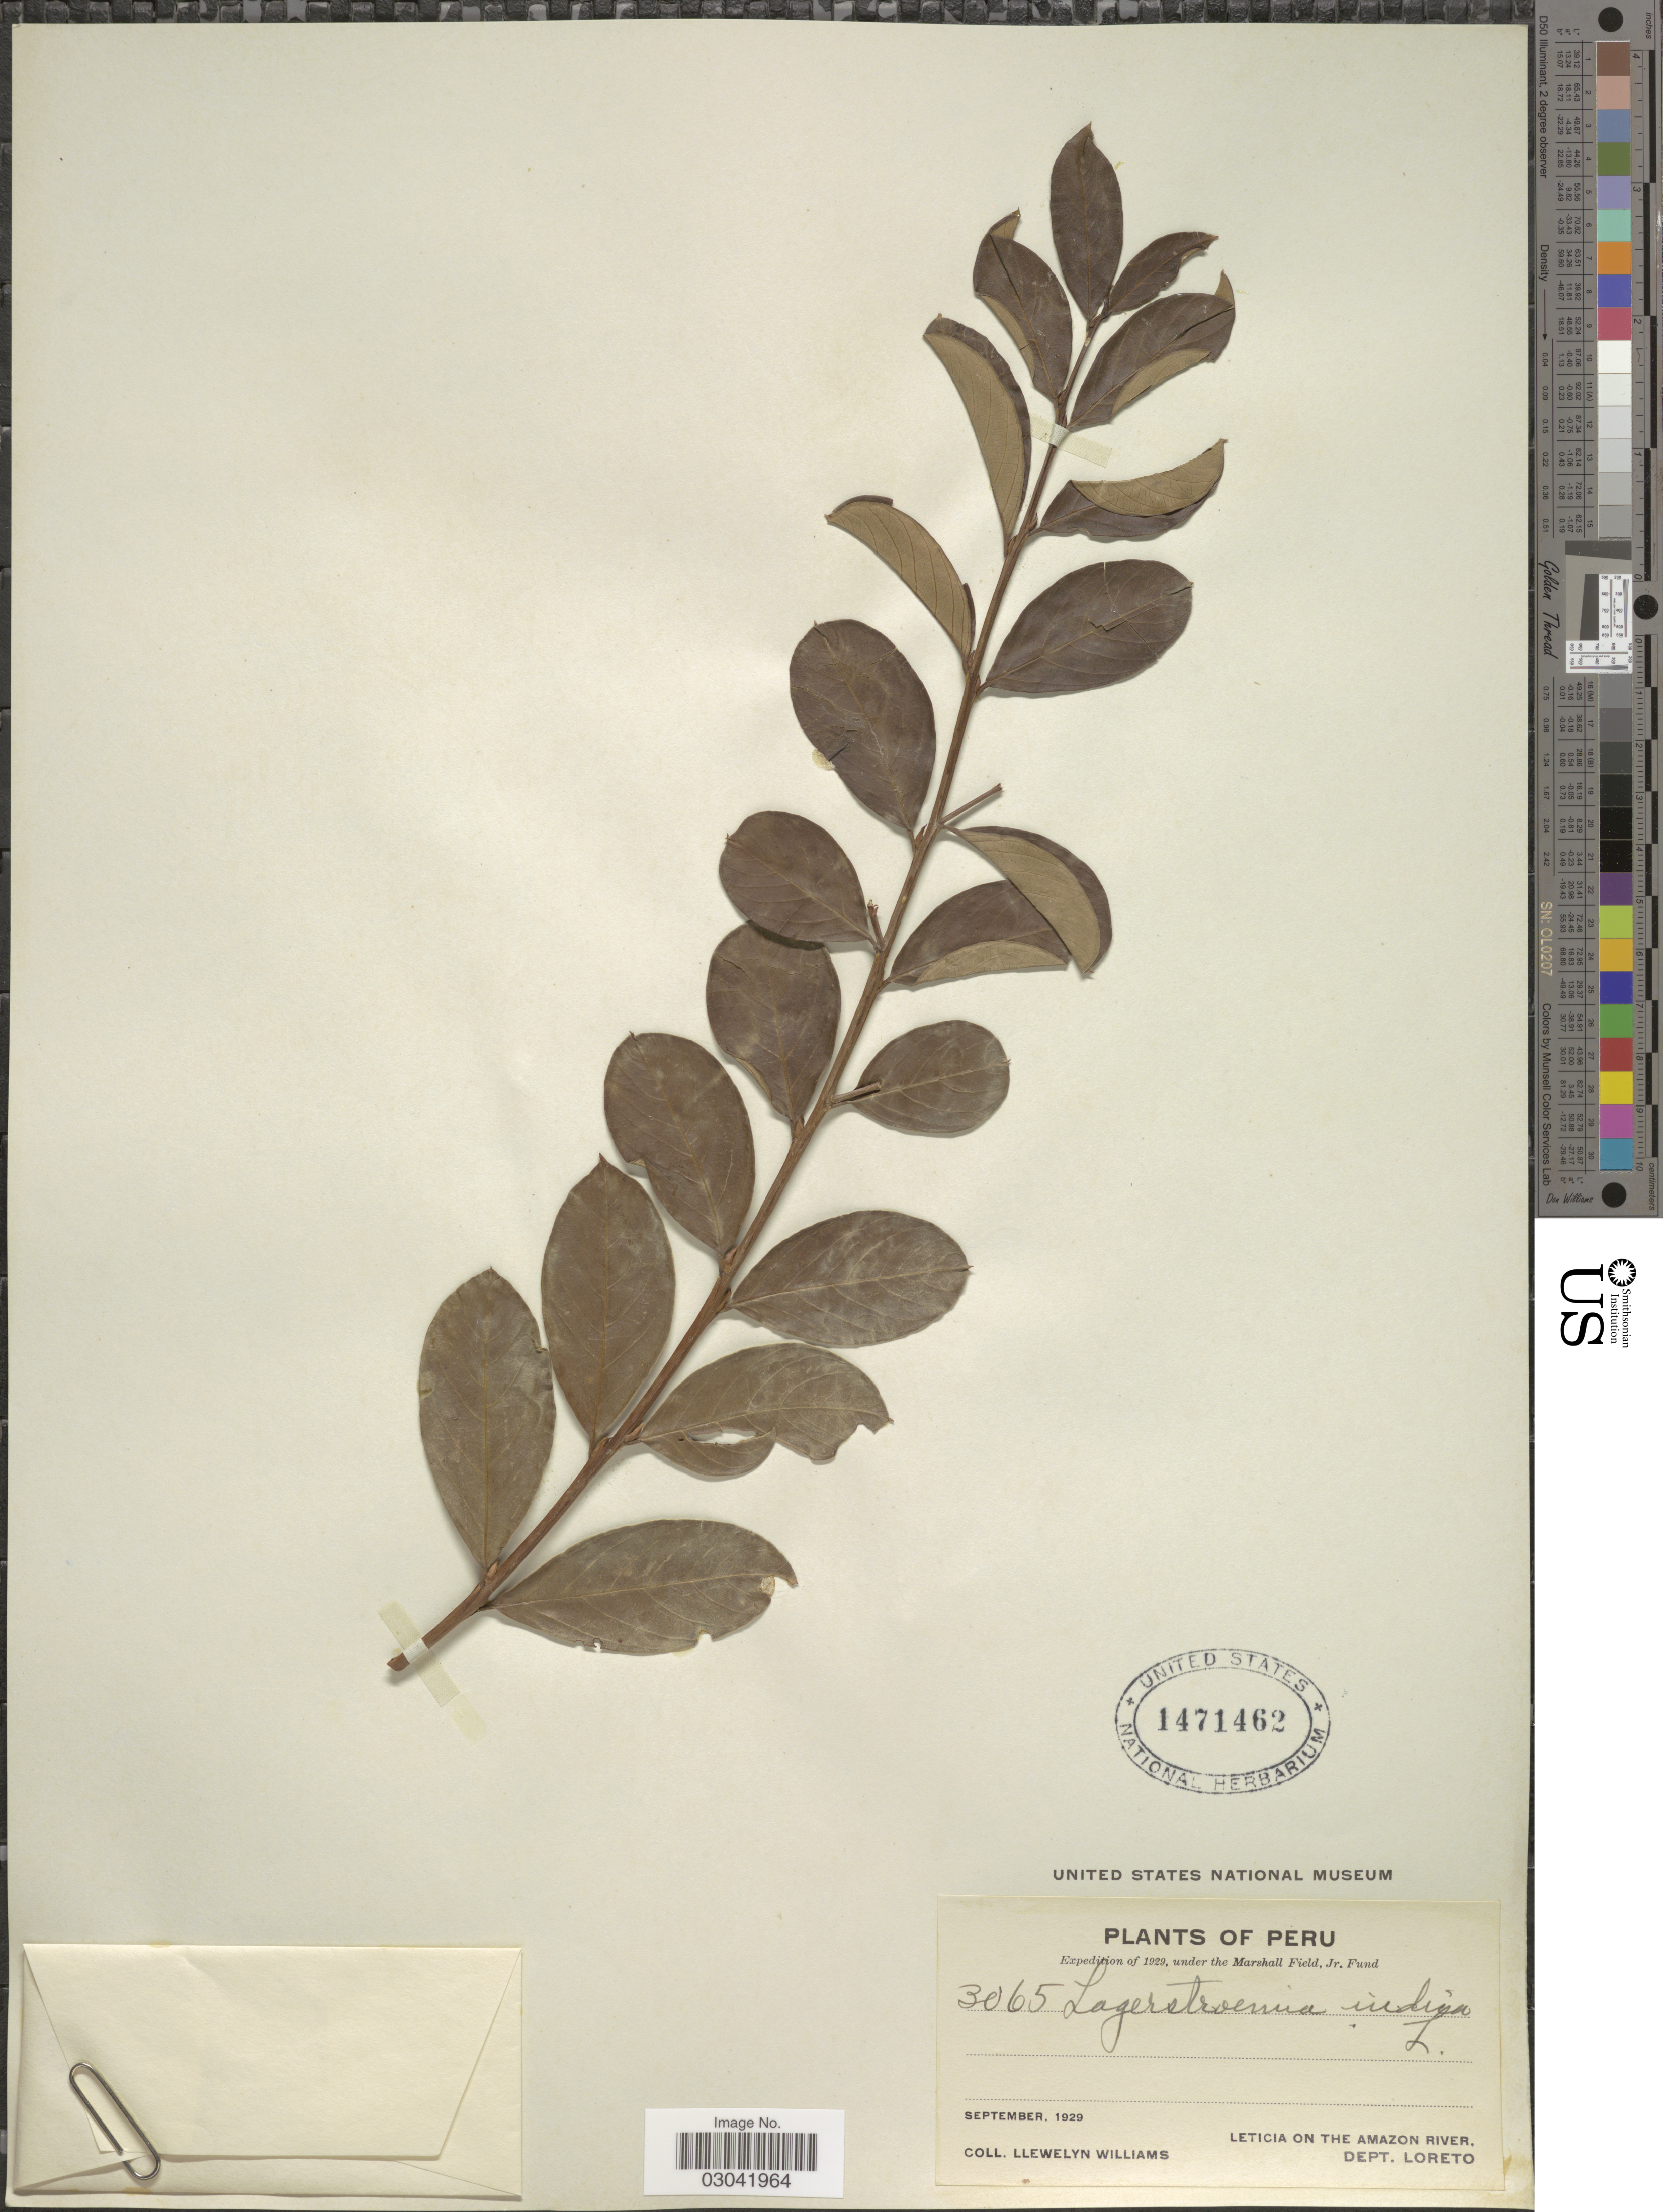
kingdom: Plantae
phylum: Tracheophyta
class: Magnoliopsida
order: Myrtales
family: Lythraceae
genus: Lagerstroemia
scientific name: Lagerstroemia indica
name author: L.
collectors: Ll. Williams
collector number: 3065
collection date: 1929-09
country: Peru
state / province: Loreto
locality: Leticia on the Amazon River, Dept. Loreto.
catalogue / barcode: US 1471462